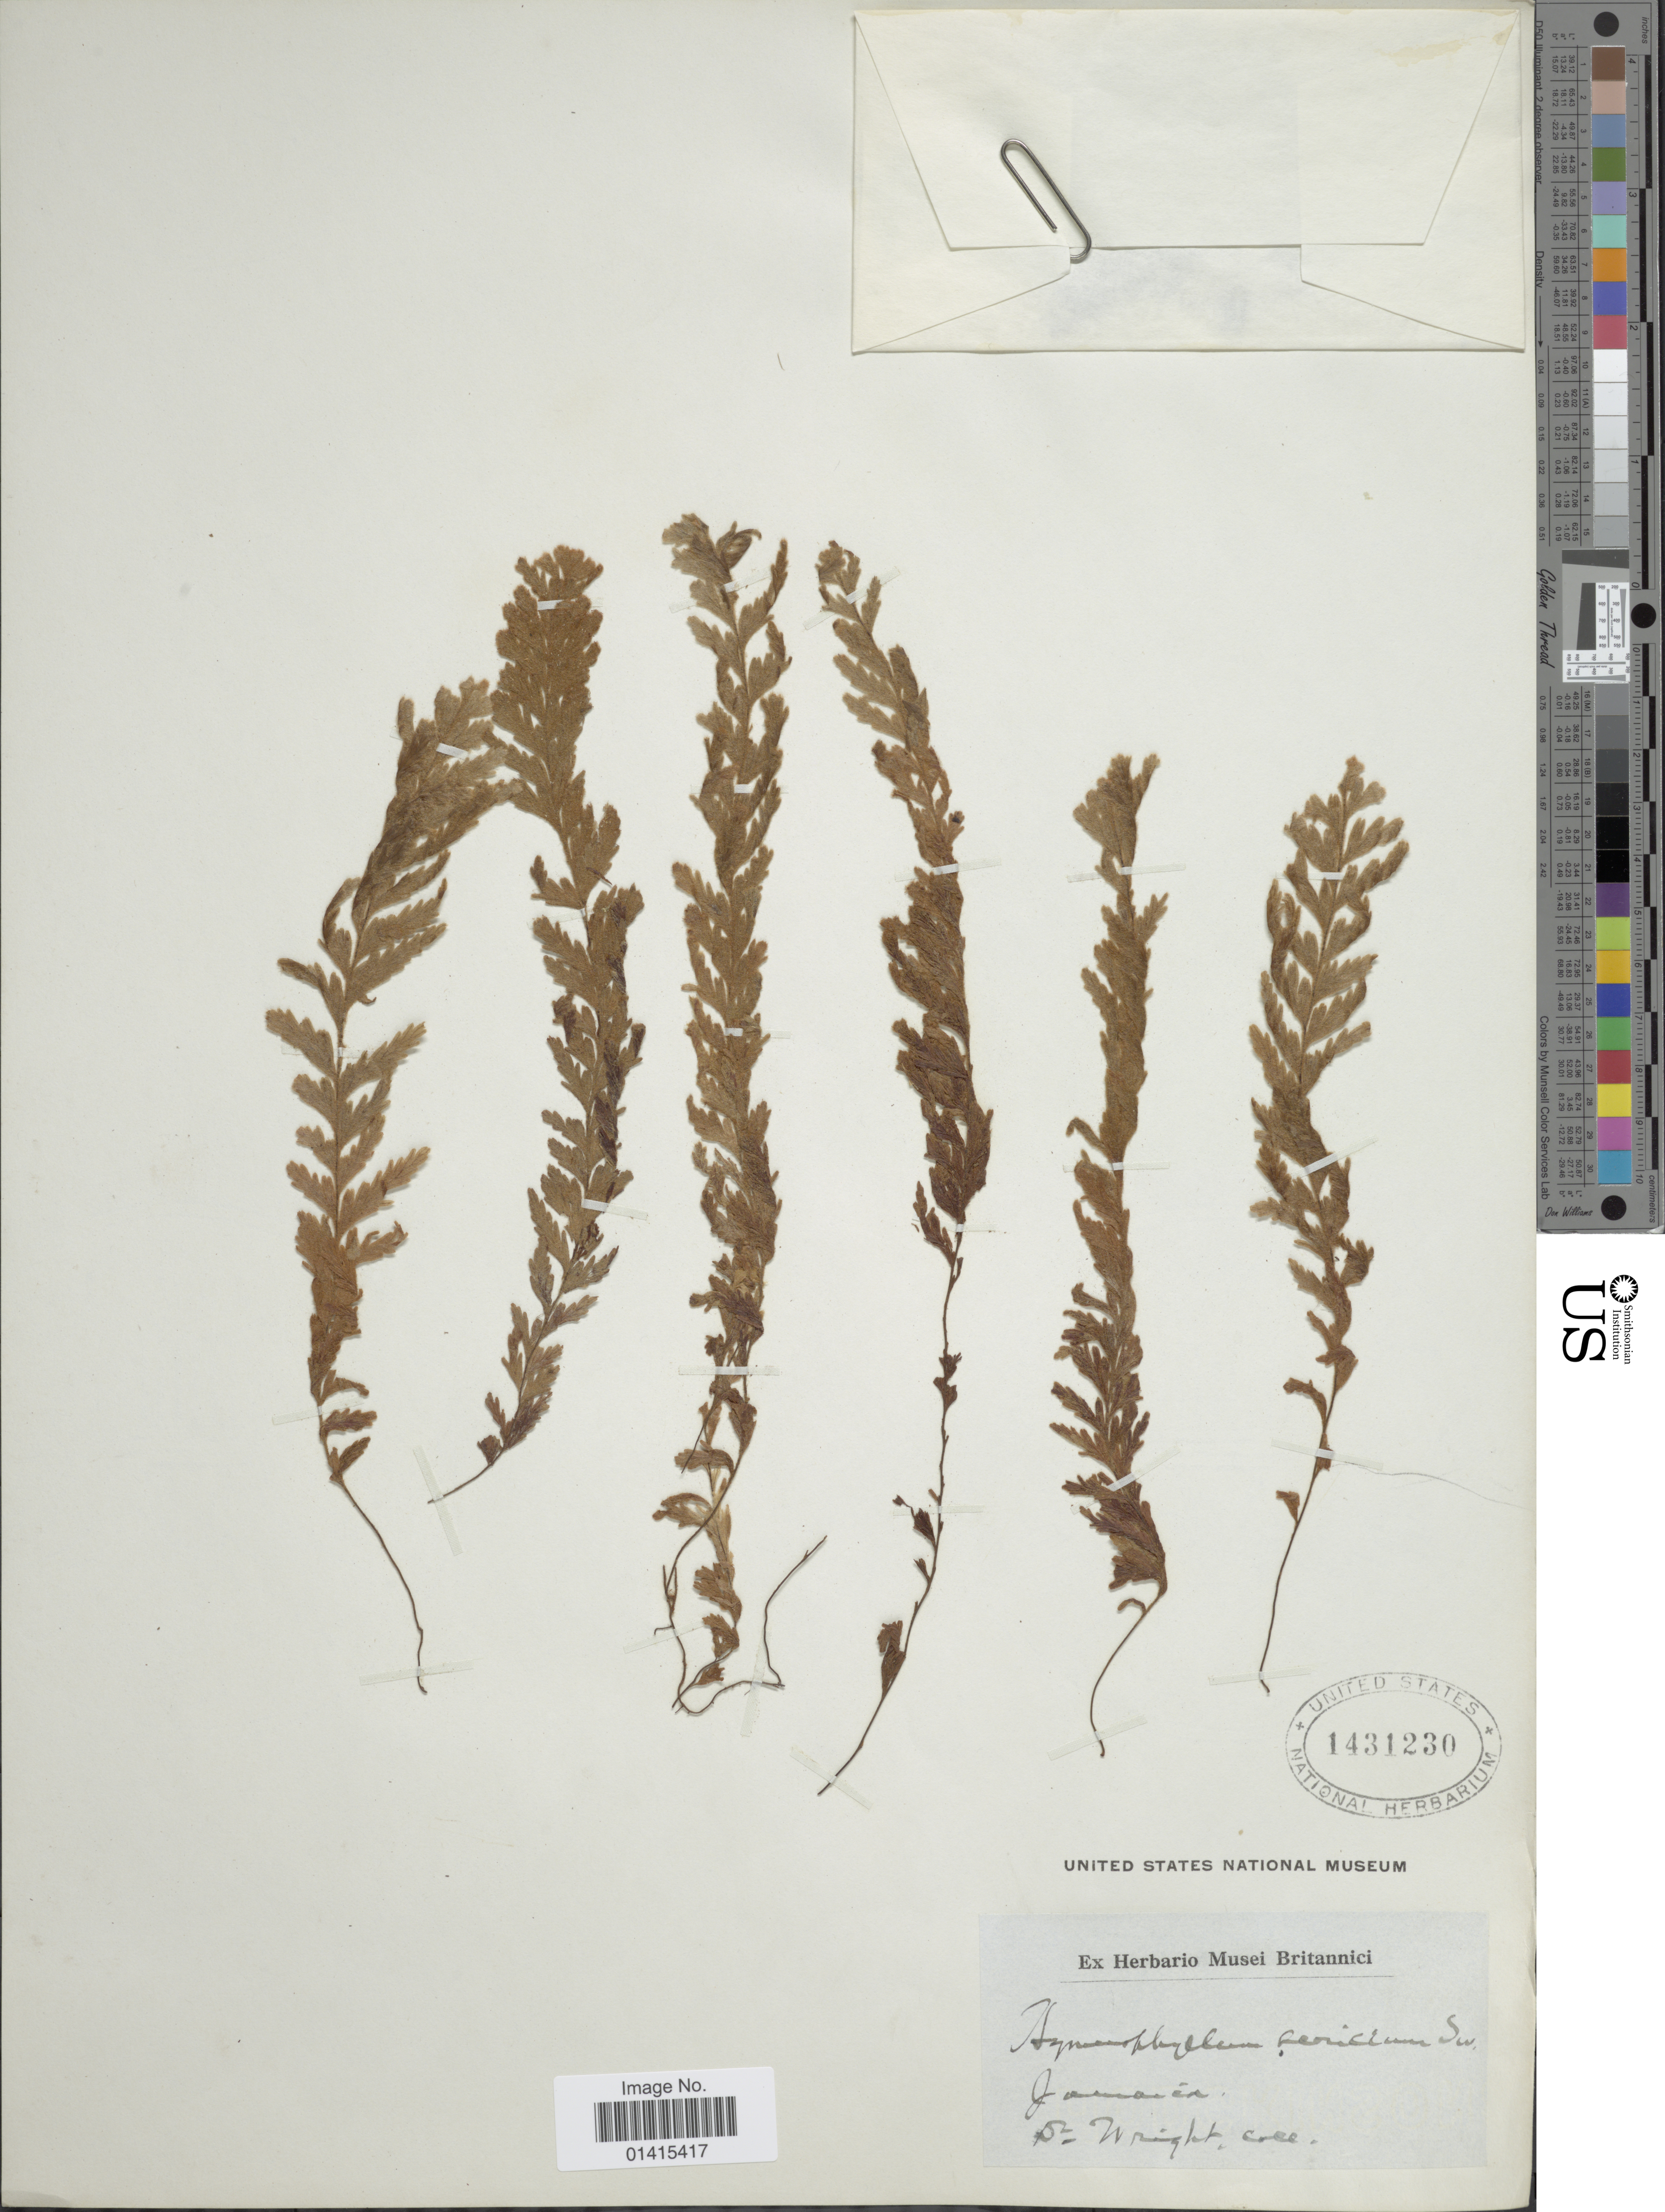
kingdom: Plantae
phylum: Tracheophyta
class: Polypodiopsida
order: Hymenophyllales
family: Hymenophyllaceae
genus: Hymenophyllum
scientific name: Hymenophyllum sericeum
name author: Sw. in Schrad.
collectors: Wright, --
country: Jamaica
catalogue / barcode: US 1431230